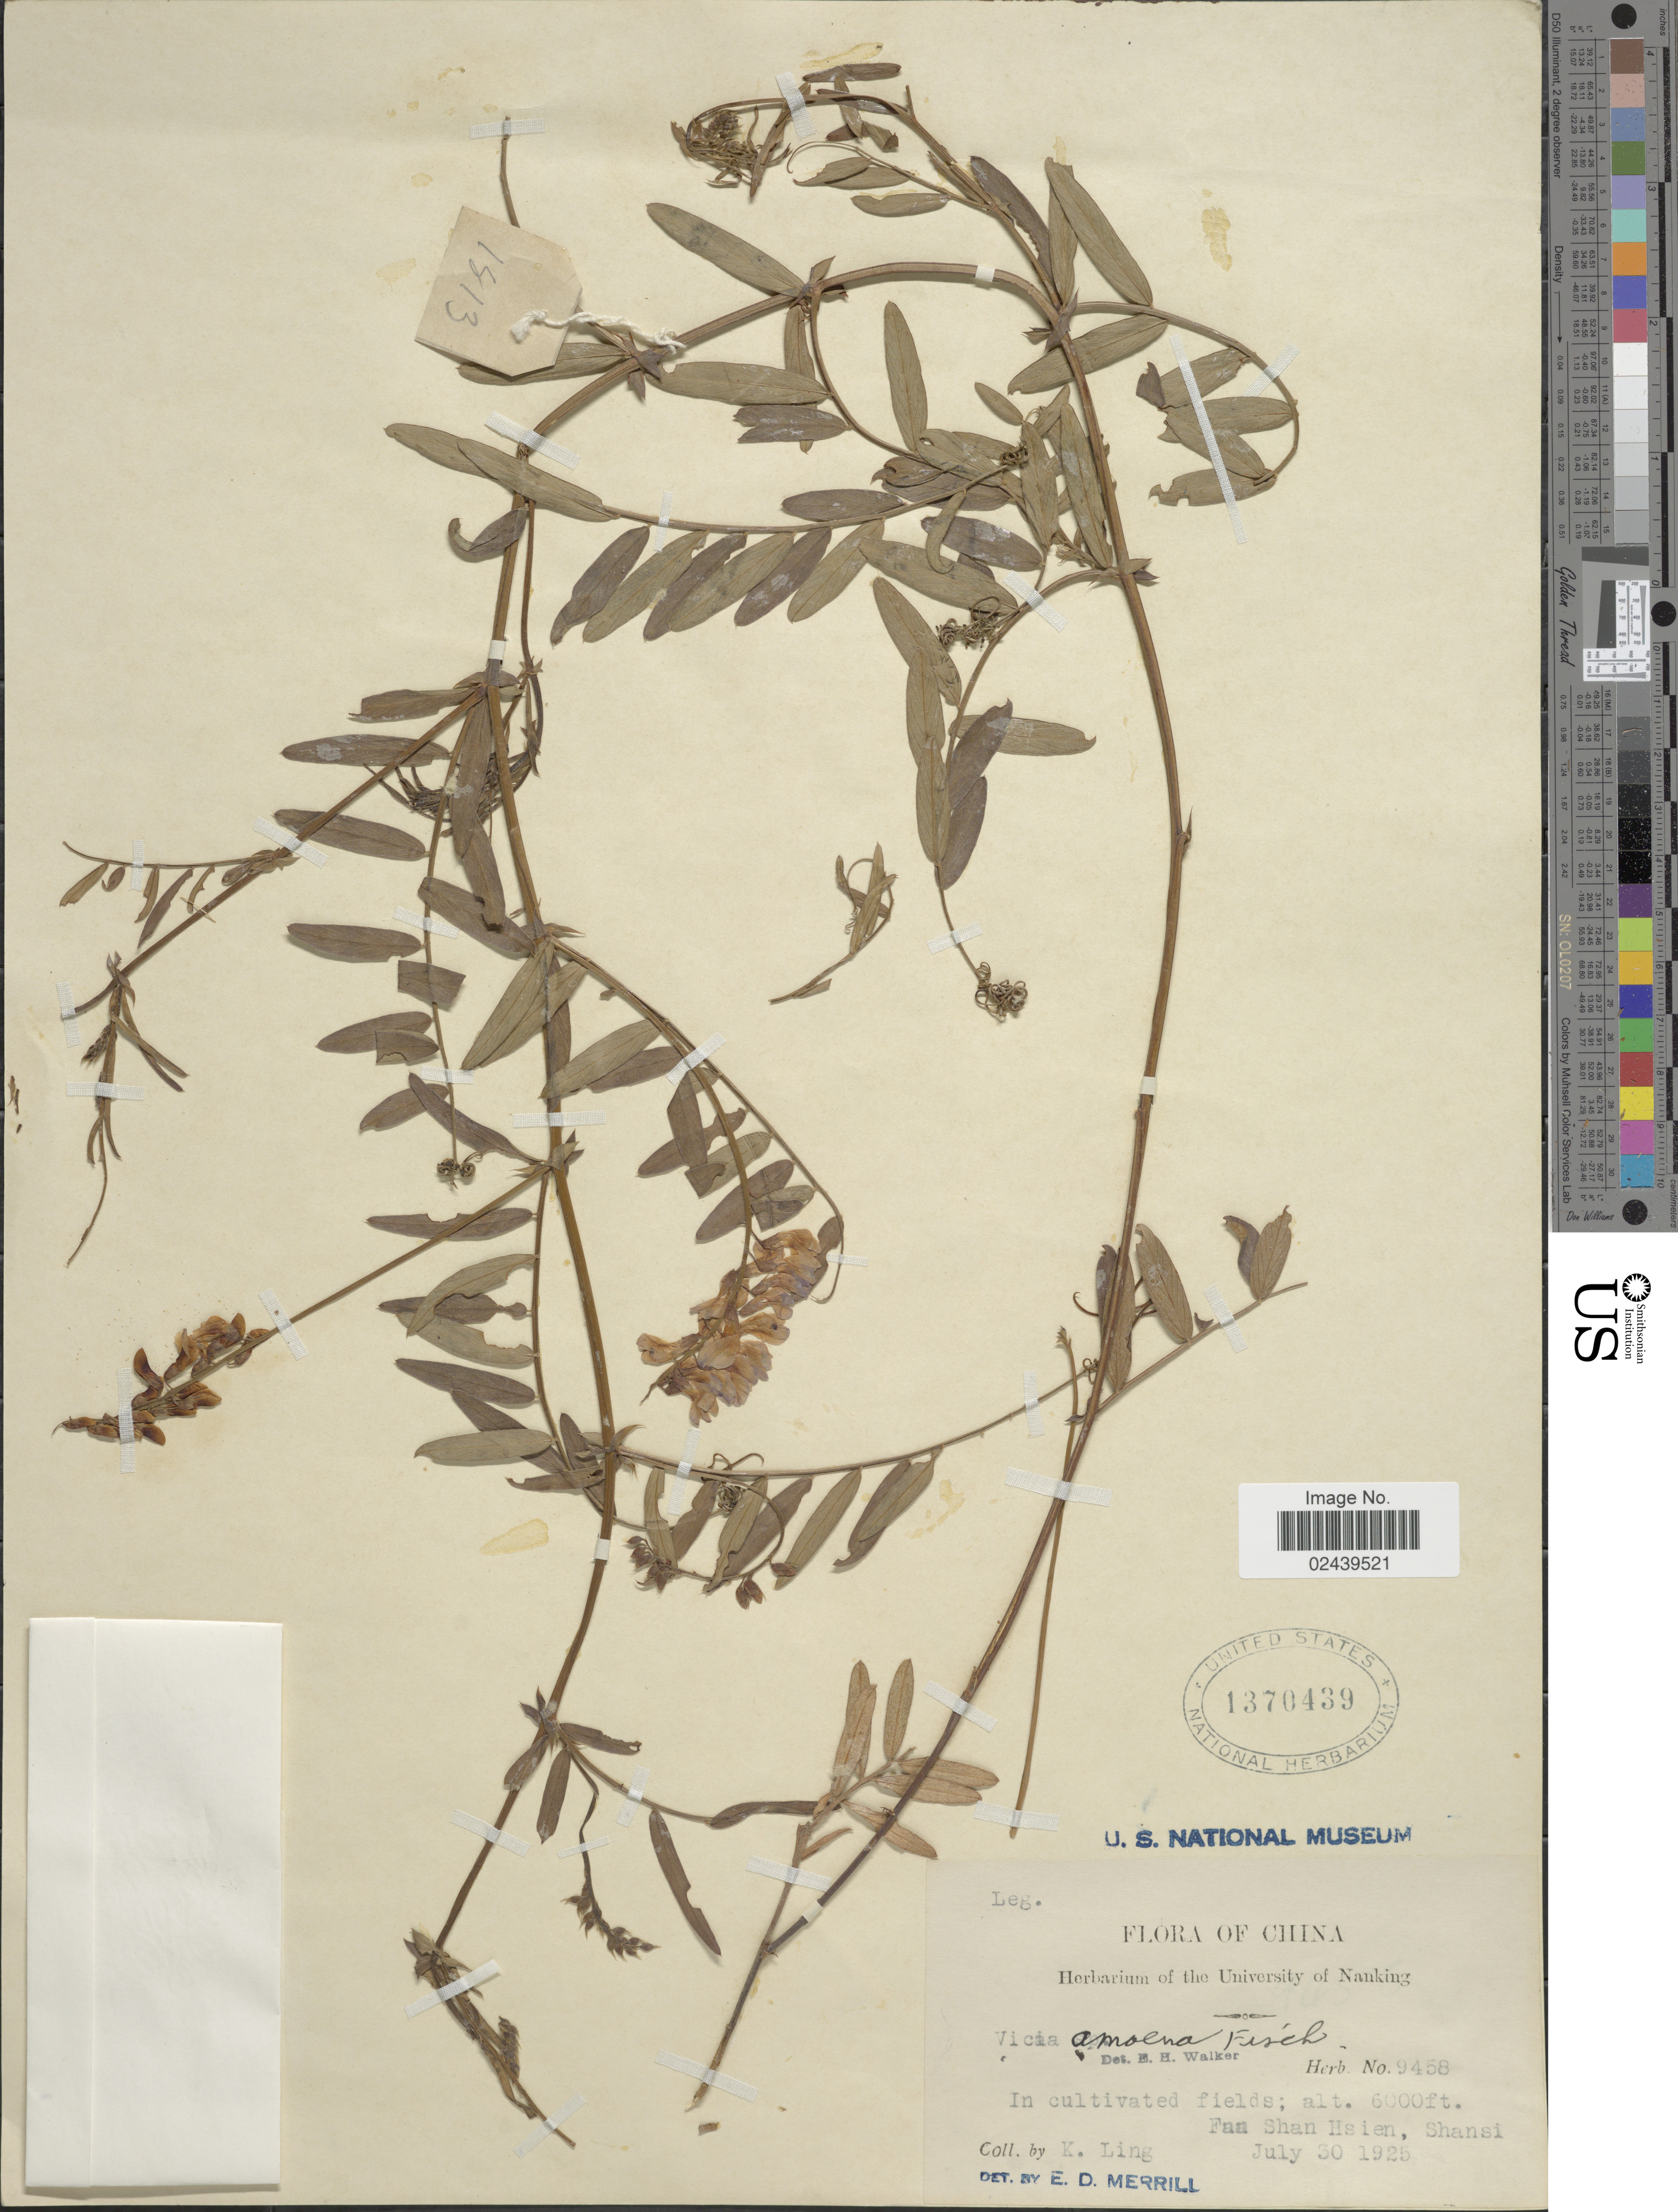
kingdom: Plantae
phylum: Tracheophyta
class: Magnoliopsida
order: Fabales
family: Fabaceae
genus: Vicia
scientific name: Vicia amoena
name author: Fisch. ex Ser.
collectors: K. Ling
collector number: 9458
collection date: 1925-07-30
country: China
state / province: Shanxi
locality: Fan Shan Hsien, Shansi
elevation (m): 1829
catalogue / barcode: US 1370439